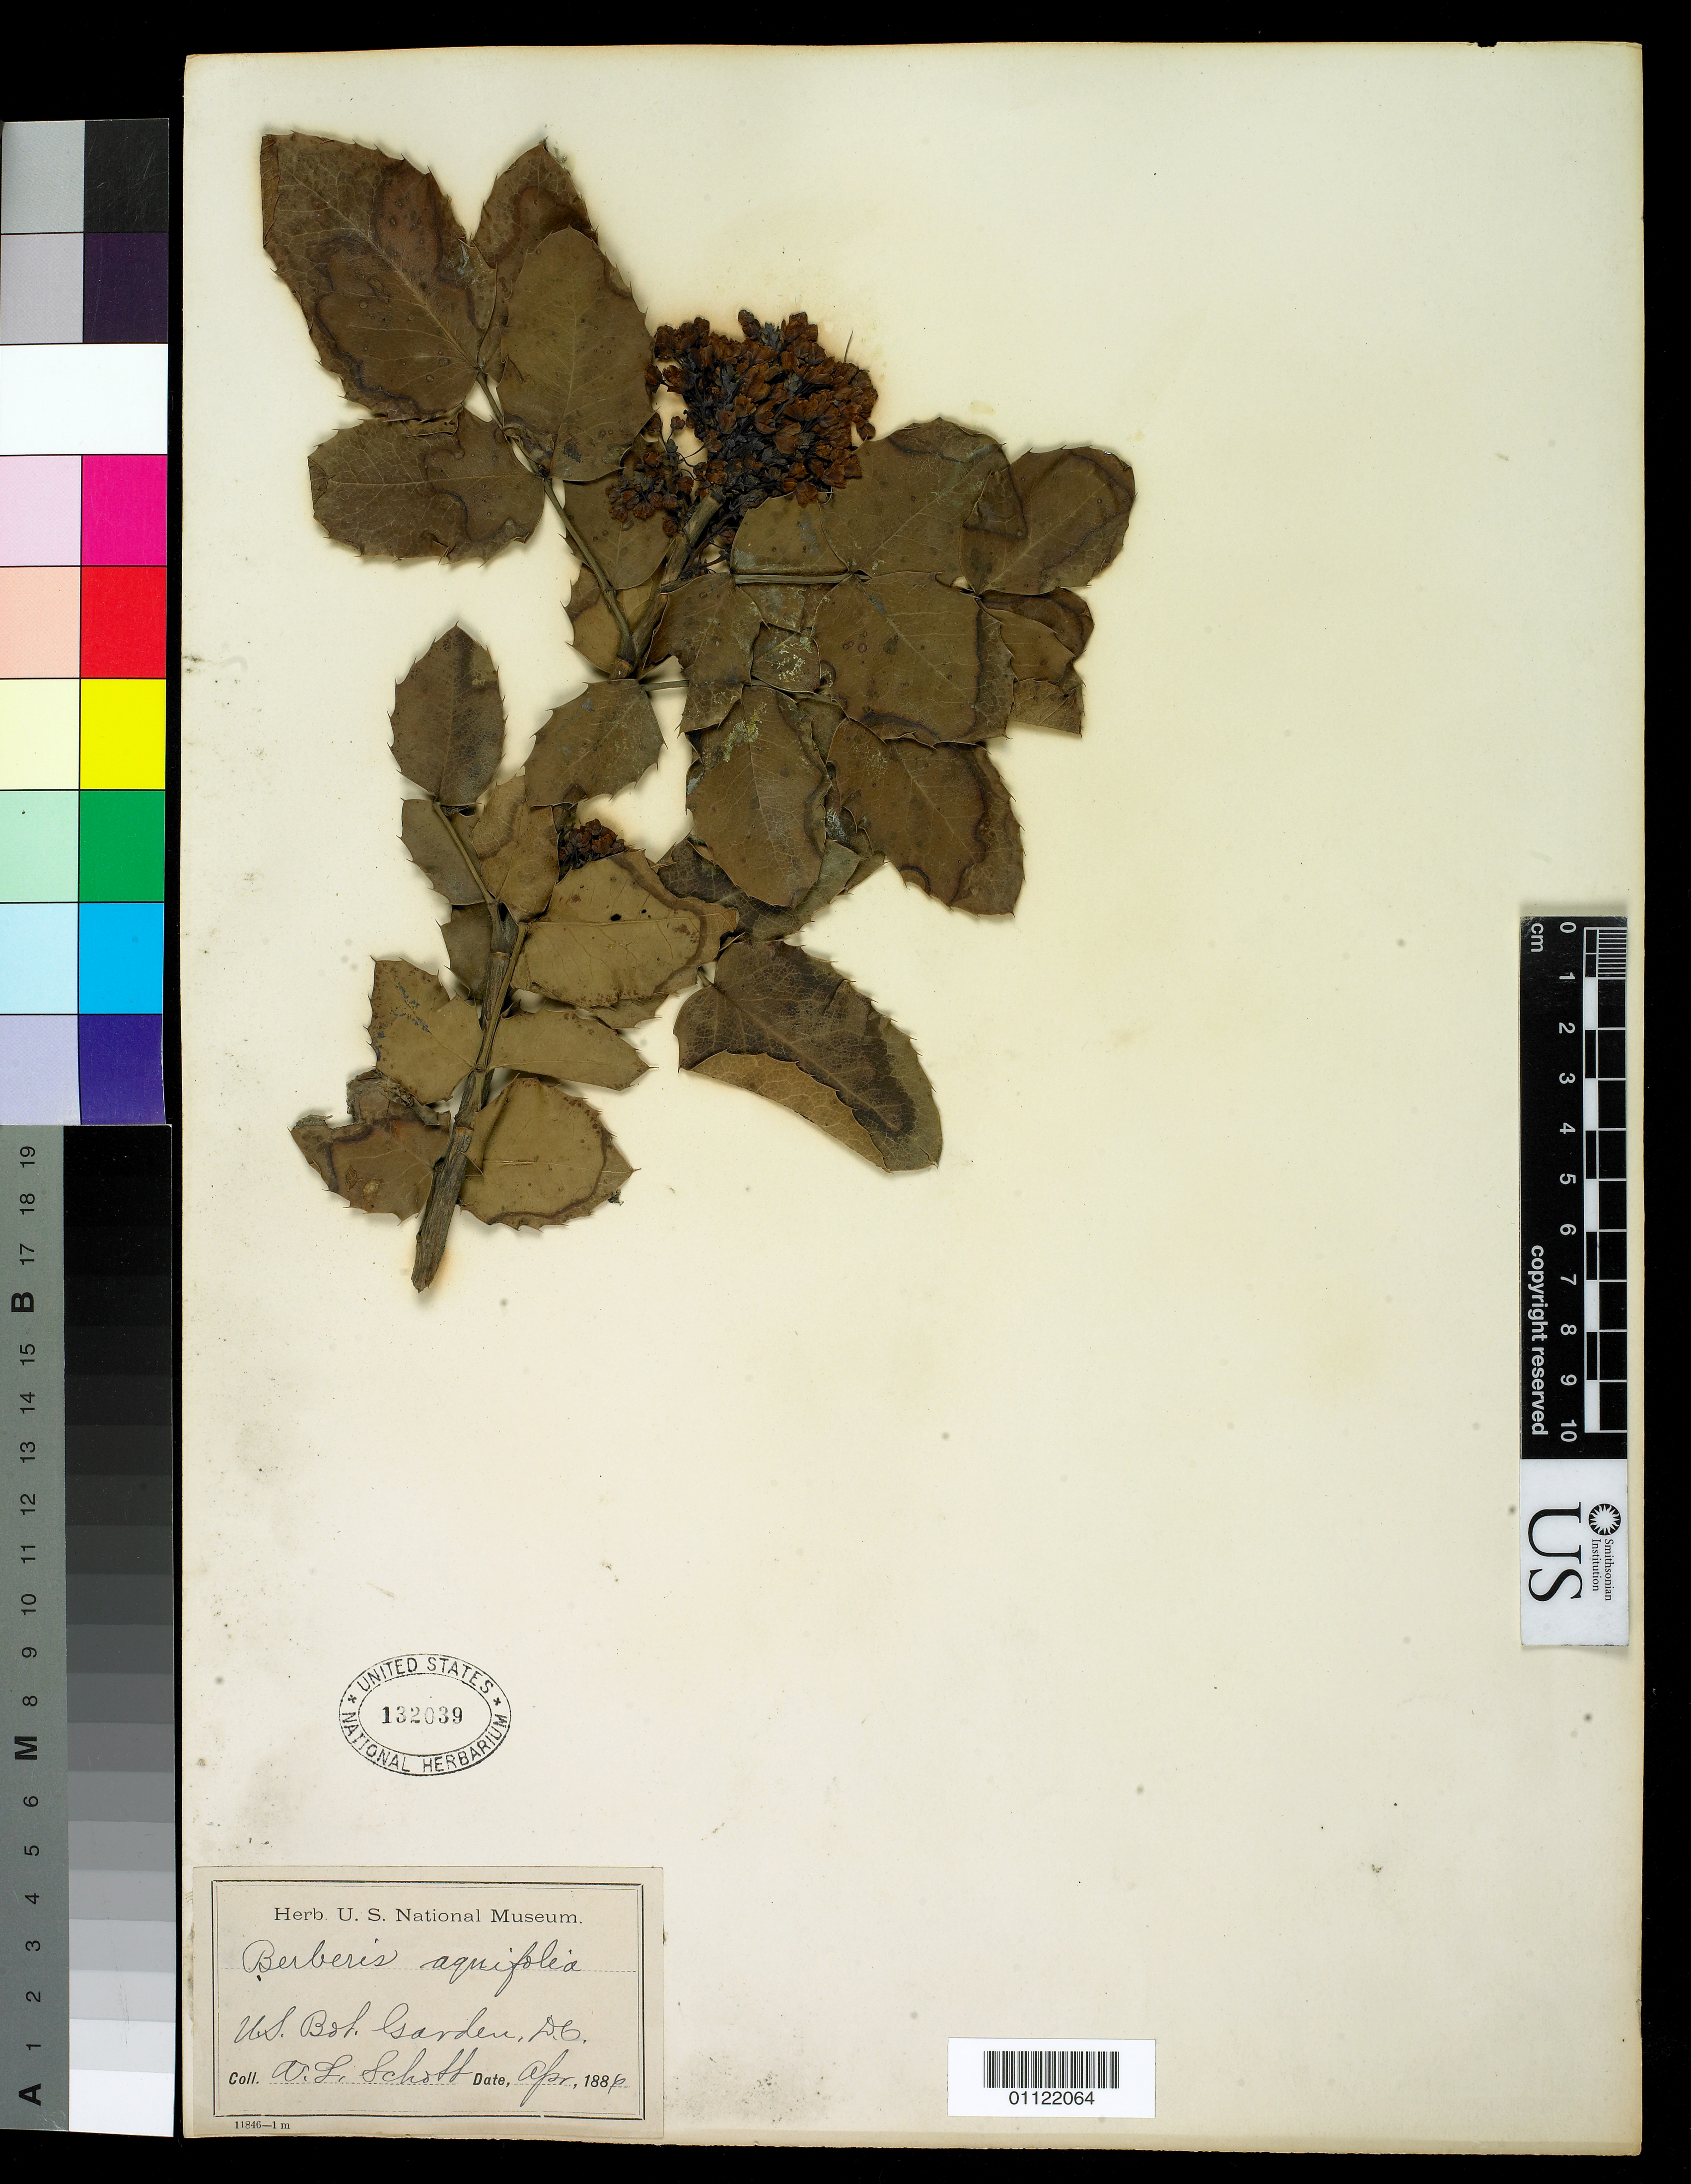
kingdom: Plantae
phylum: Tracheophyta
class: Magnoliopsida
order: Ranunculales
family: Berberidaceae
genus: Berberis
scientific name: Berberis aquifolium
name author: Pursh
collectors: A. L. Schott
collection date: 1886-04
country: United States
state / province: District of Columbia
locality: U.S. Bot[anic] Gardens, DC.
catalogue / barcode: US 132039